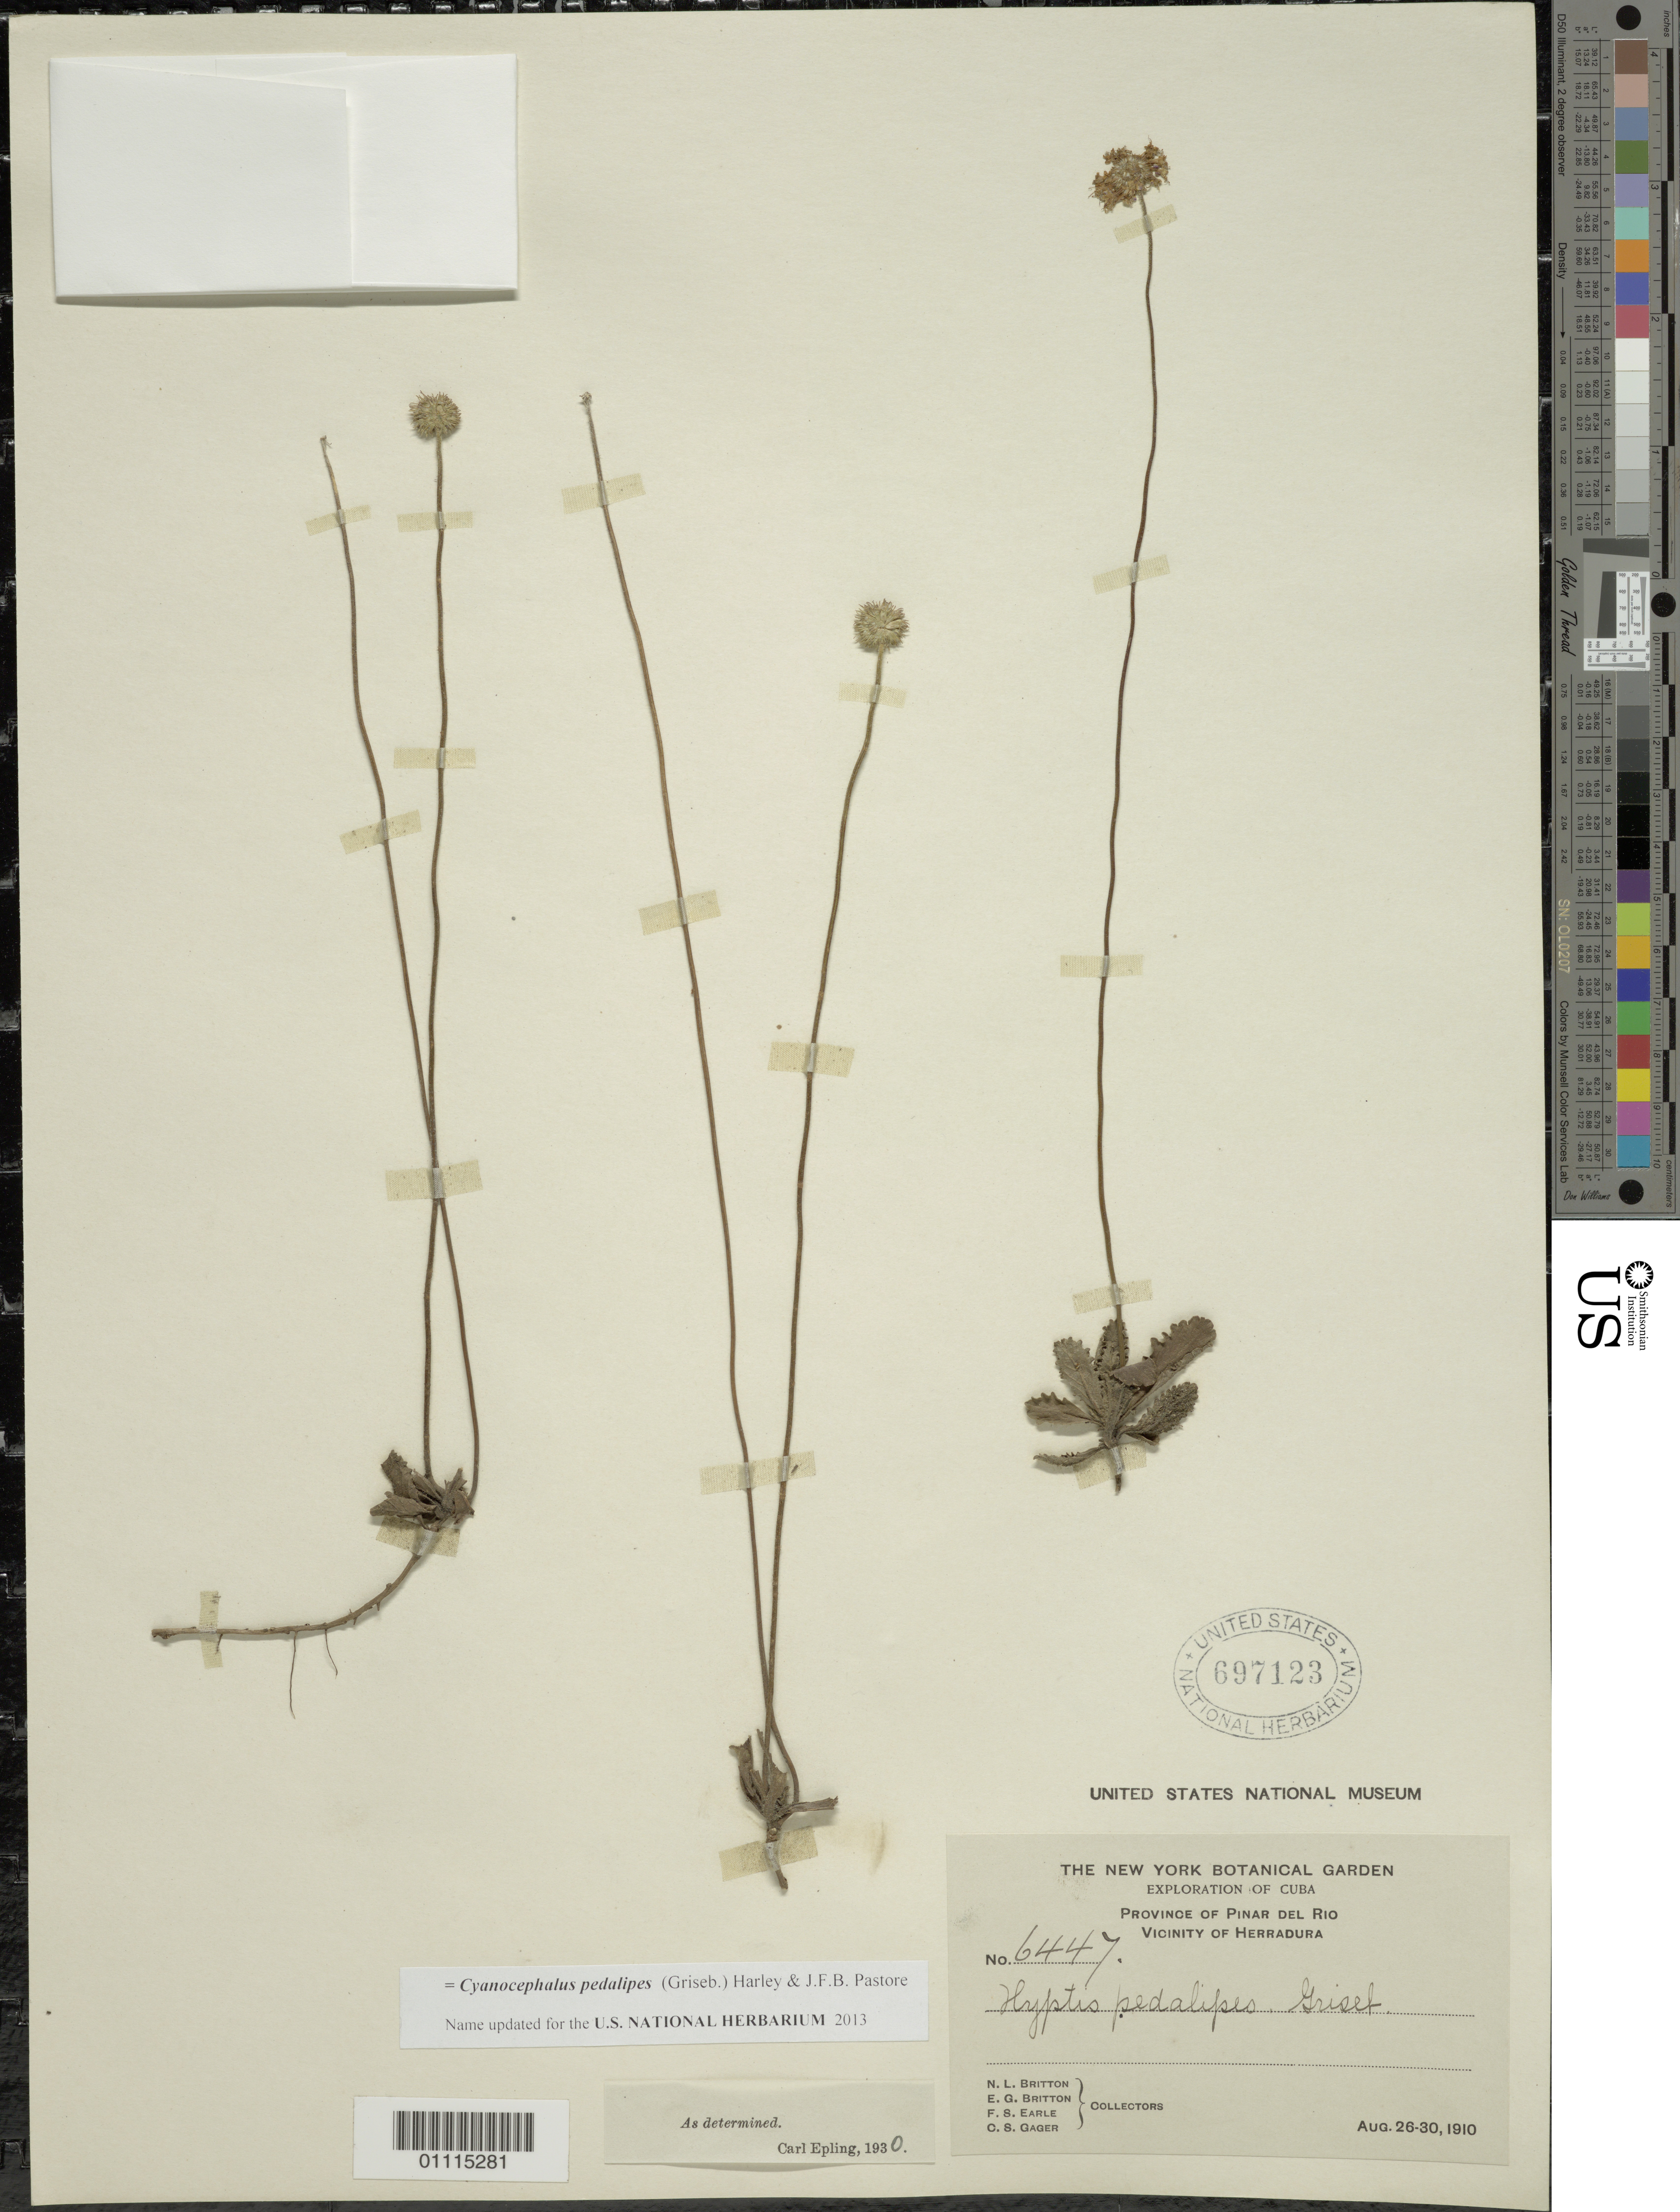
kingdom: Plantae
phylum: Tracheophyta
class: Magnoliopsida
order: Lamiales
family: Lamiaceae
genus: Hyptis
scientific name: Hyptis pedalipes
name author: Griseb.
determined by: Epling, C. C.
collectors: N. Britton, E. G. Britton, F. S. Earle & C. Gager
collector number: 6447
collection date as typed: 26 Aug 1910 to 30 Aug 1910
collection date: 1910-08-26/1910-08-30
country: Cuba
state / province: Pinar del Río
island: Cuba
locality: Herradura vicinity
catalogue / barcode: US 697123